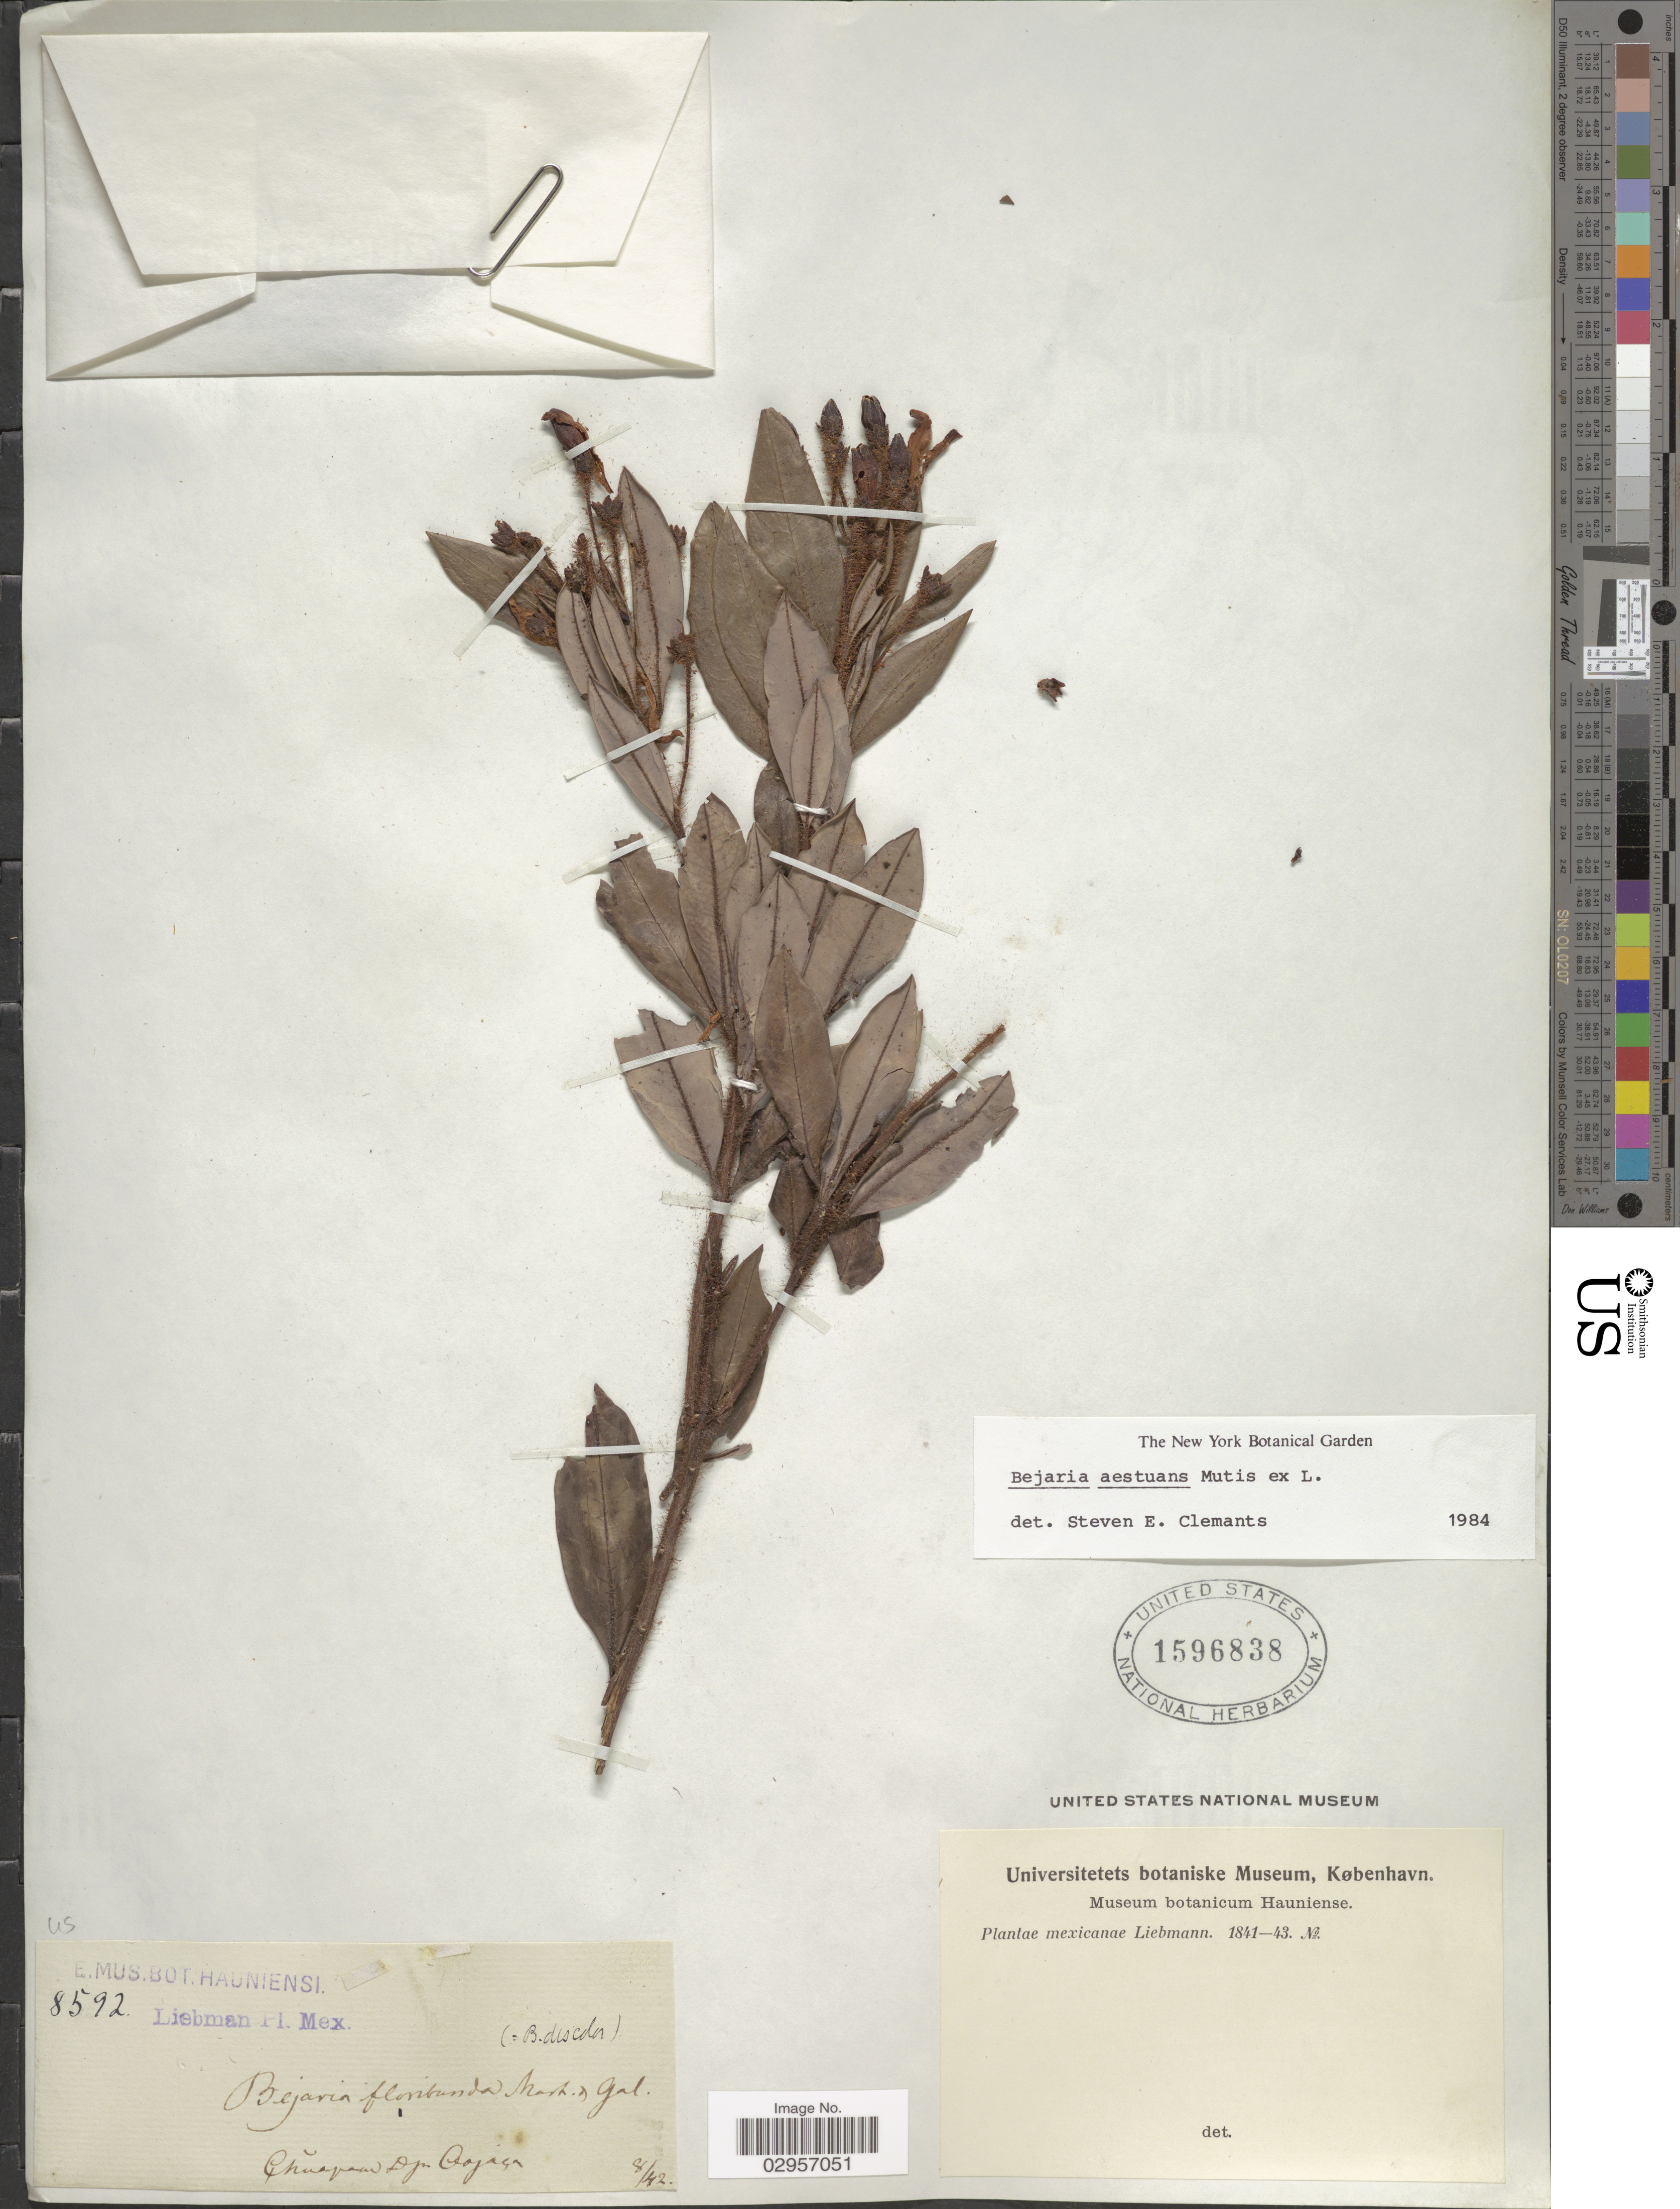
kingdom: Plantae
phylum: Tracheophyta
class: Magnoliopsida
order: Ericales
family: Ericaceae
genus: Befaria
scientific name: Befaria aestuans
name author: Mutis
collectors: Liebmann, --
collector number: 8592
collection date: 1842-08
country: Mexico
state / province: Oaxaca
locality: Choapam, De. Oajaca.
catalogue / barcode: US 1596838